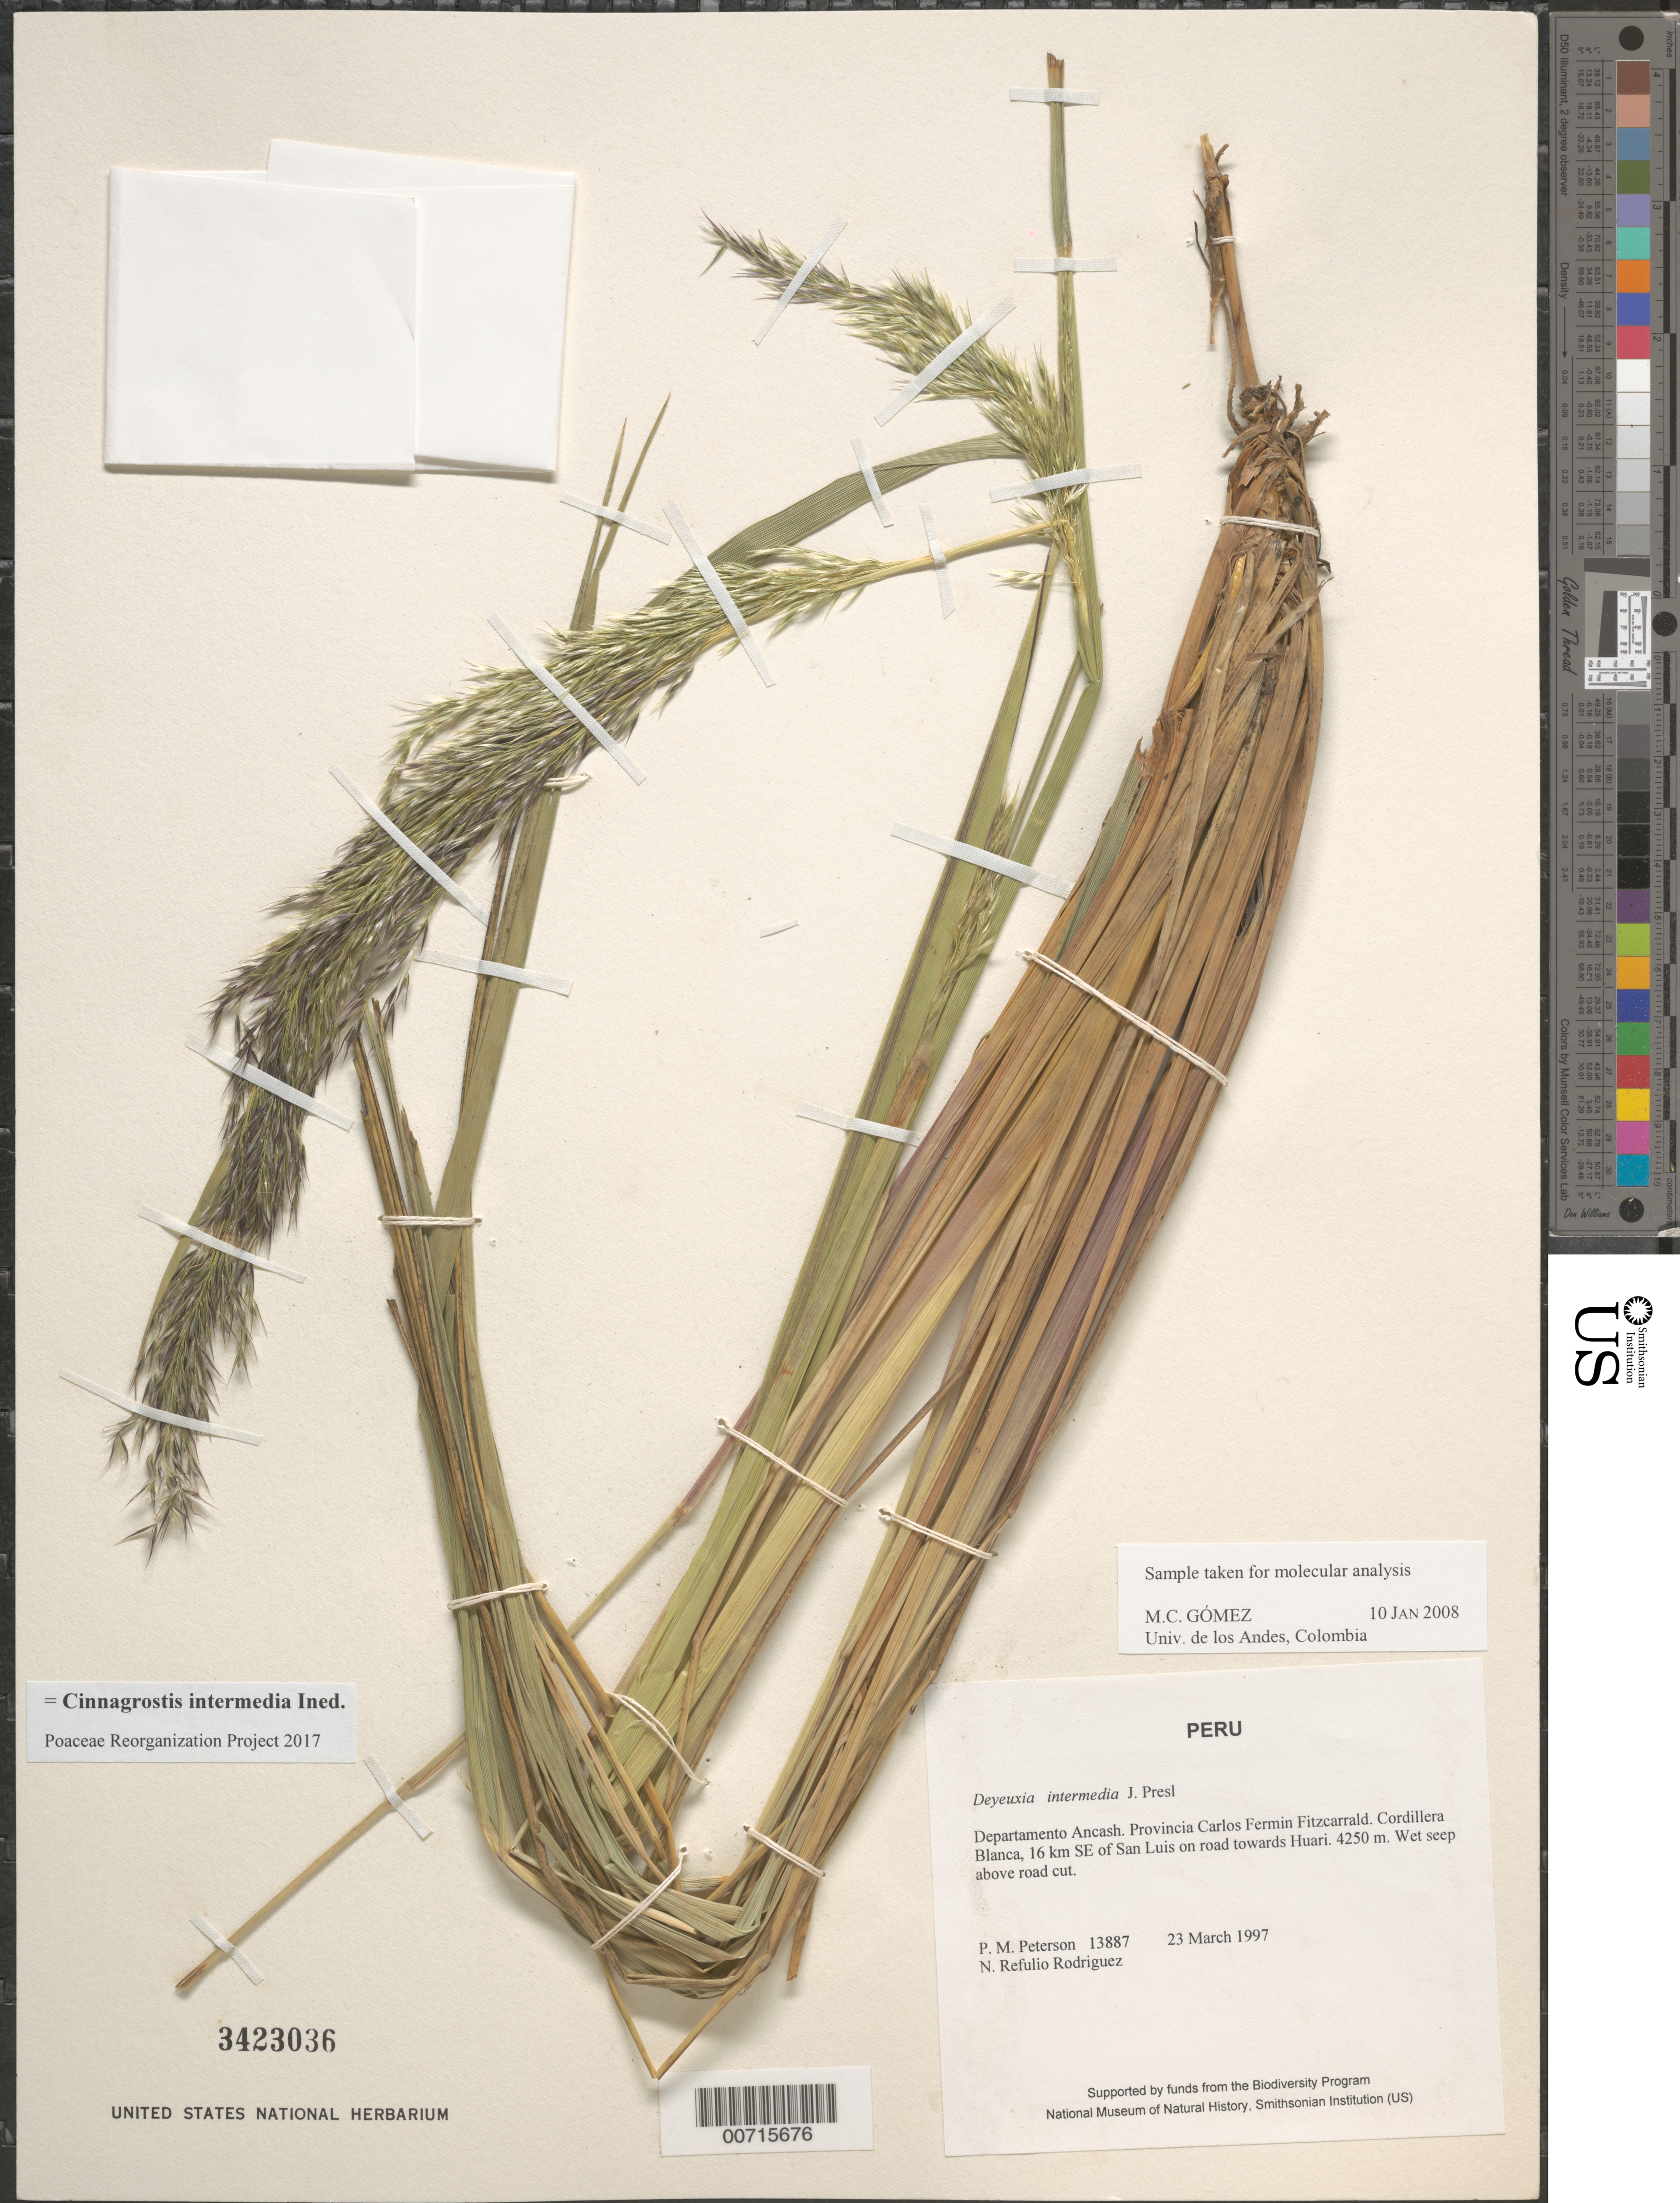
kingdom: Plantae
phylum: Tracheophyta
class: Liliopsida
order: Poales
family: Poaceae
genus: Cinnagrostis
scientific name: Cinnagrostis intermedia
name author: (J. Presl) P.M. Peterson et al.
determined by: Poaceae Reorganization Project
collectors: P. M. Peterson & N. Refulio-Rodríguez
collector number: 13887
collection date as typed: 23 Mar 1997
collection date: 1997-03-23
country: Peru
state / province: Ancash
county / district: Carlos Fermin Fitzcarrald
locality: Cordillera Blanca, 16 km SE of San Luis on road towards Huari.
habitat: Wet seep above road cut.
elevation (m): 4250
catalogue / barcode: US 3423036